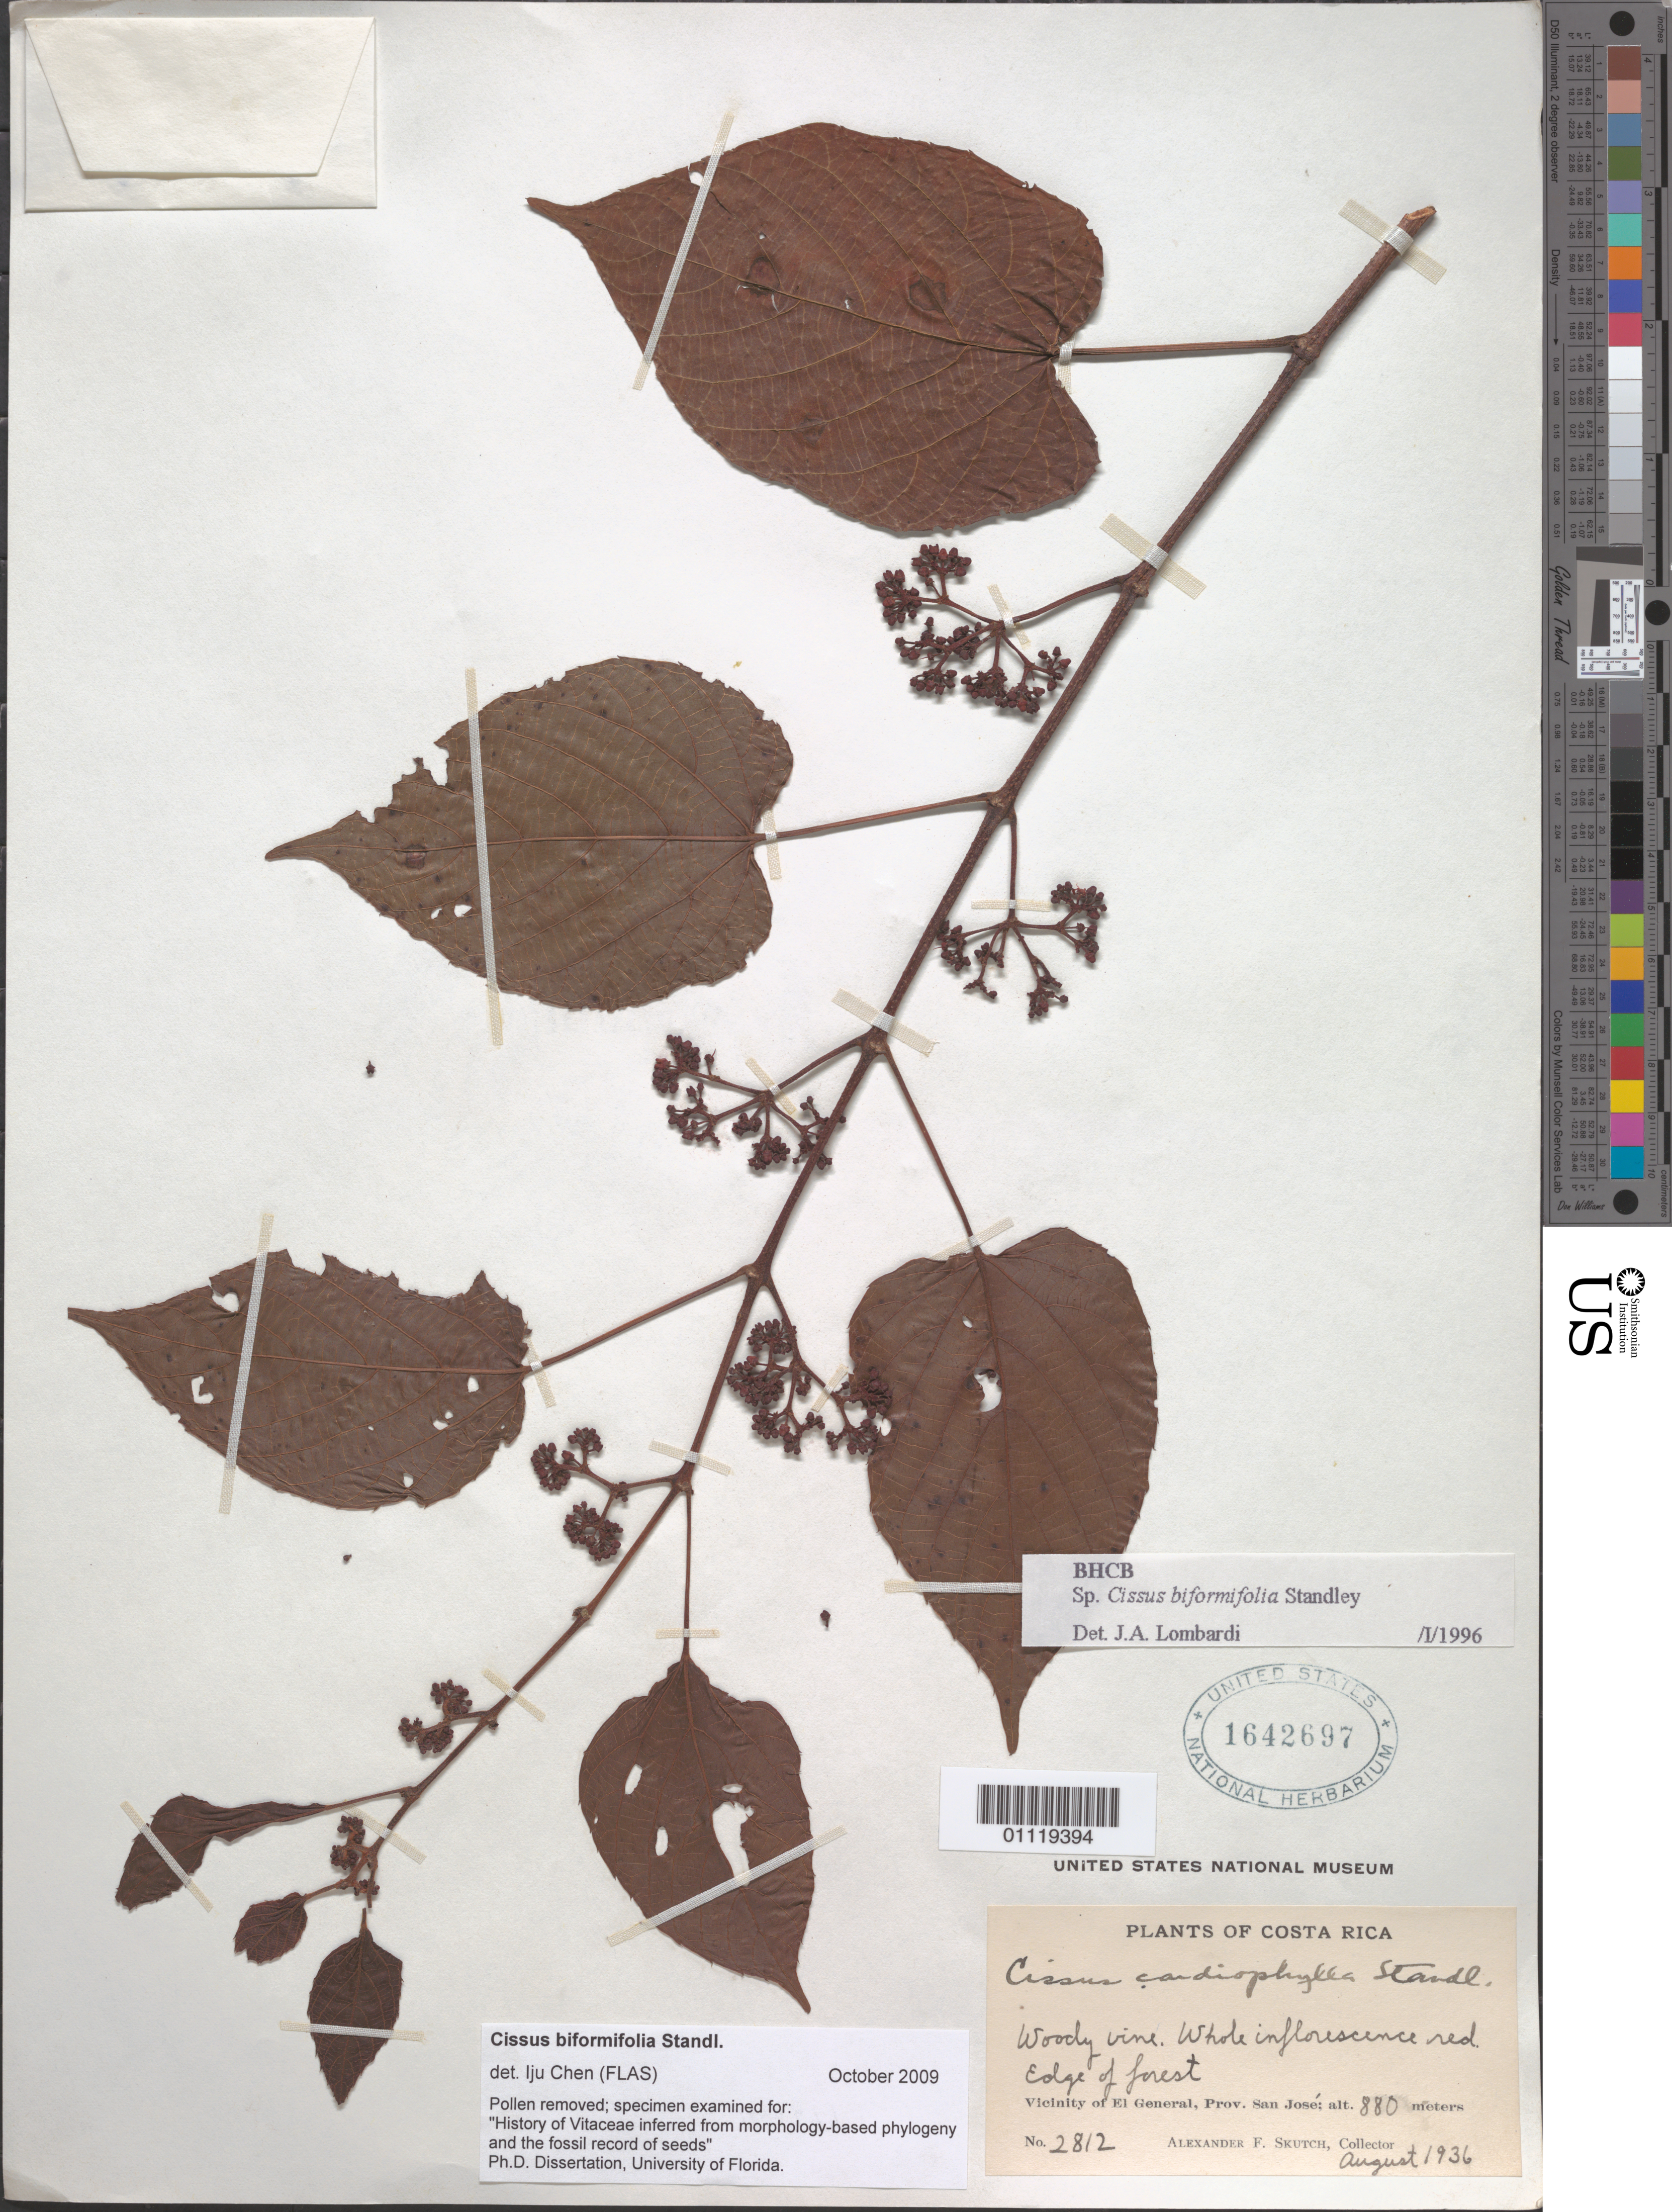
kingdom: Plantae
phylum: Tracheophyta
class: Magnoliopsida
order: Vitales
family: Vitaceae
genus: Cissus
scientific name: Cissus biformifolia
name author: Standl.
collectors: A. F. Skutch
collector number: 2812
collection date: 1936-08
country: Costa Rica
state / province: San José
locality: Vicinity of El General. Edge of forest.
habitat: Woody vine.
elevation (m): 880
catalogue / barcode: US 1642697